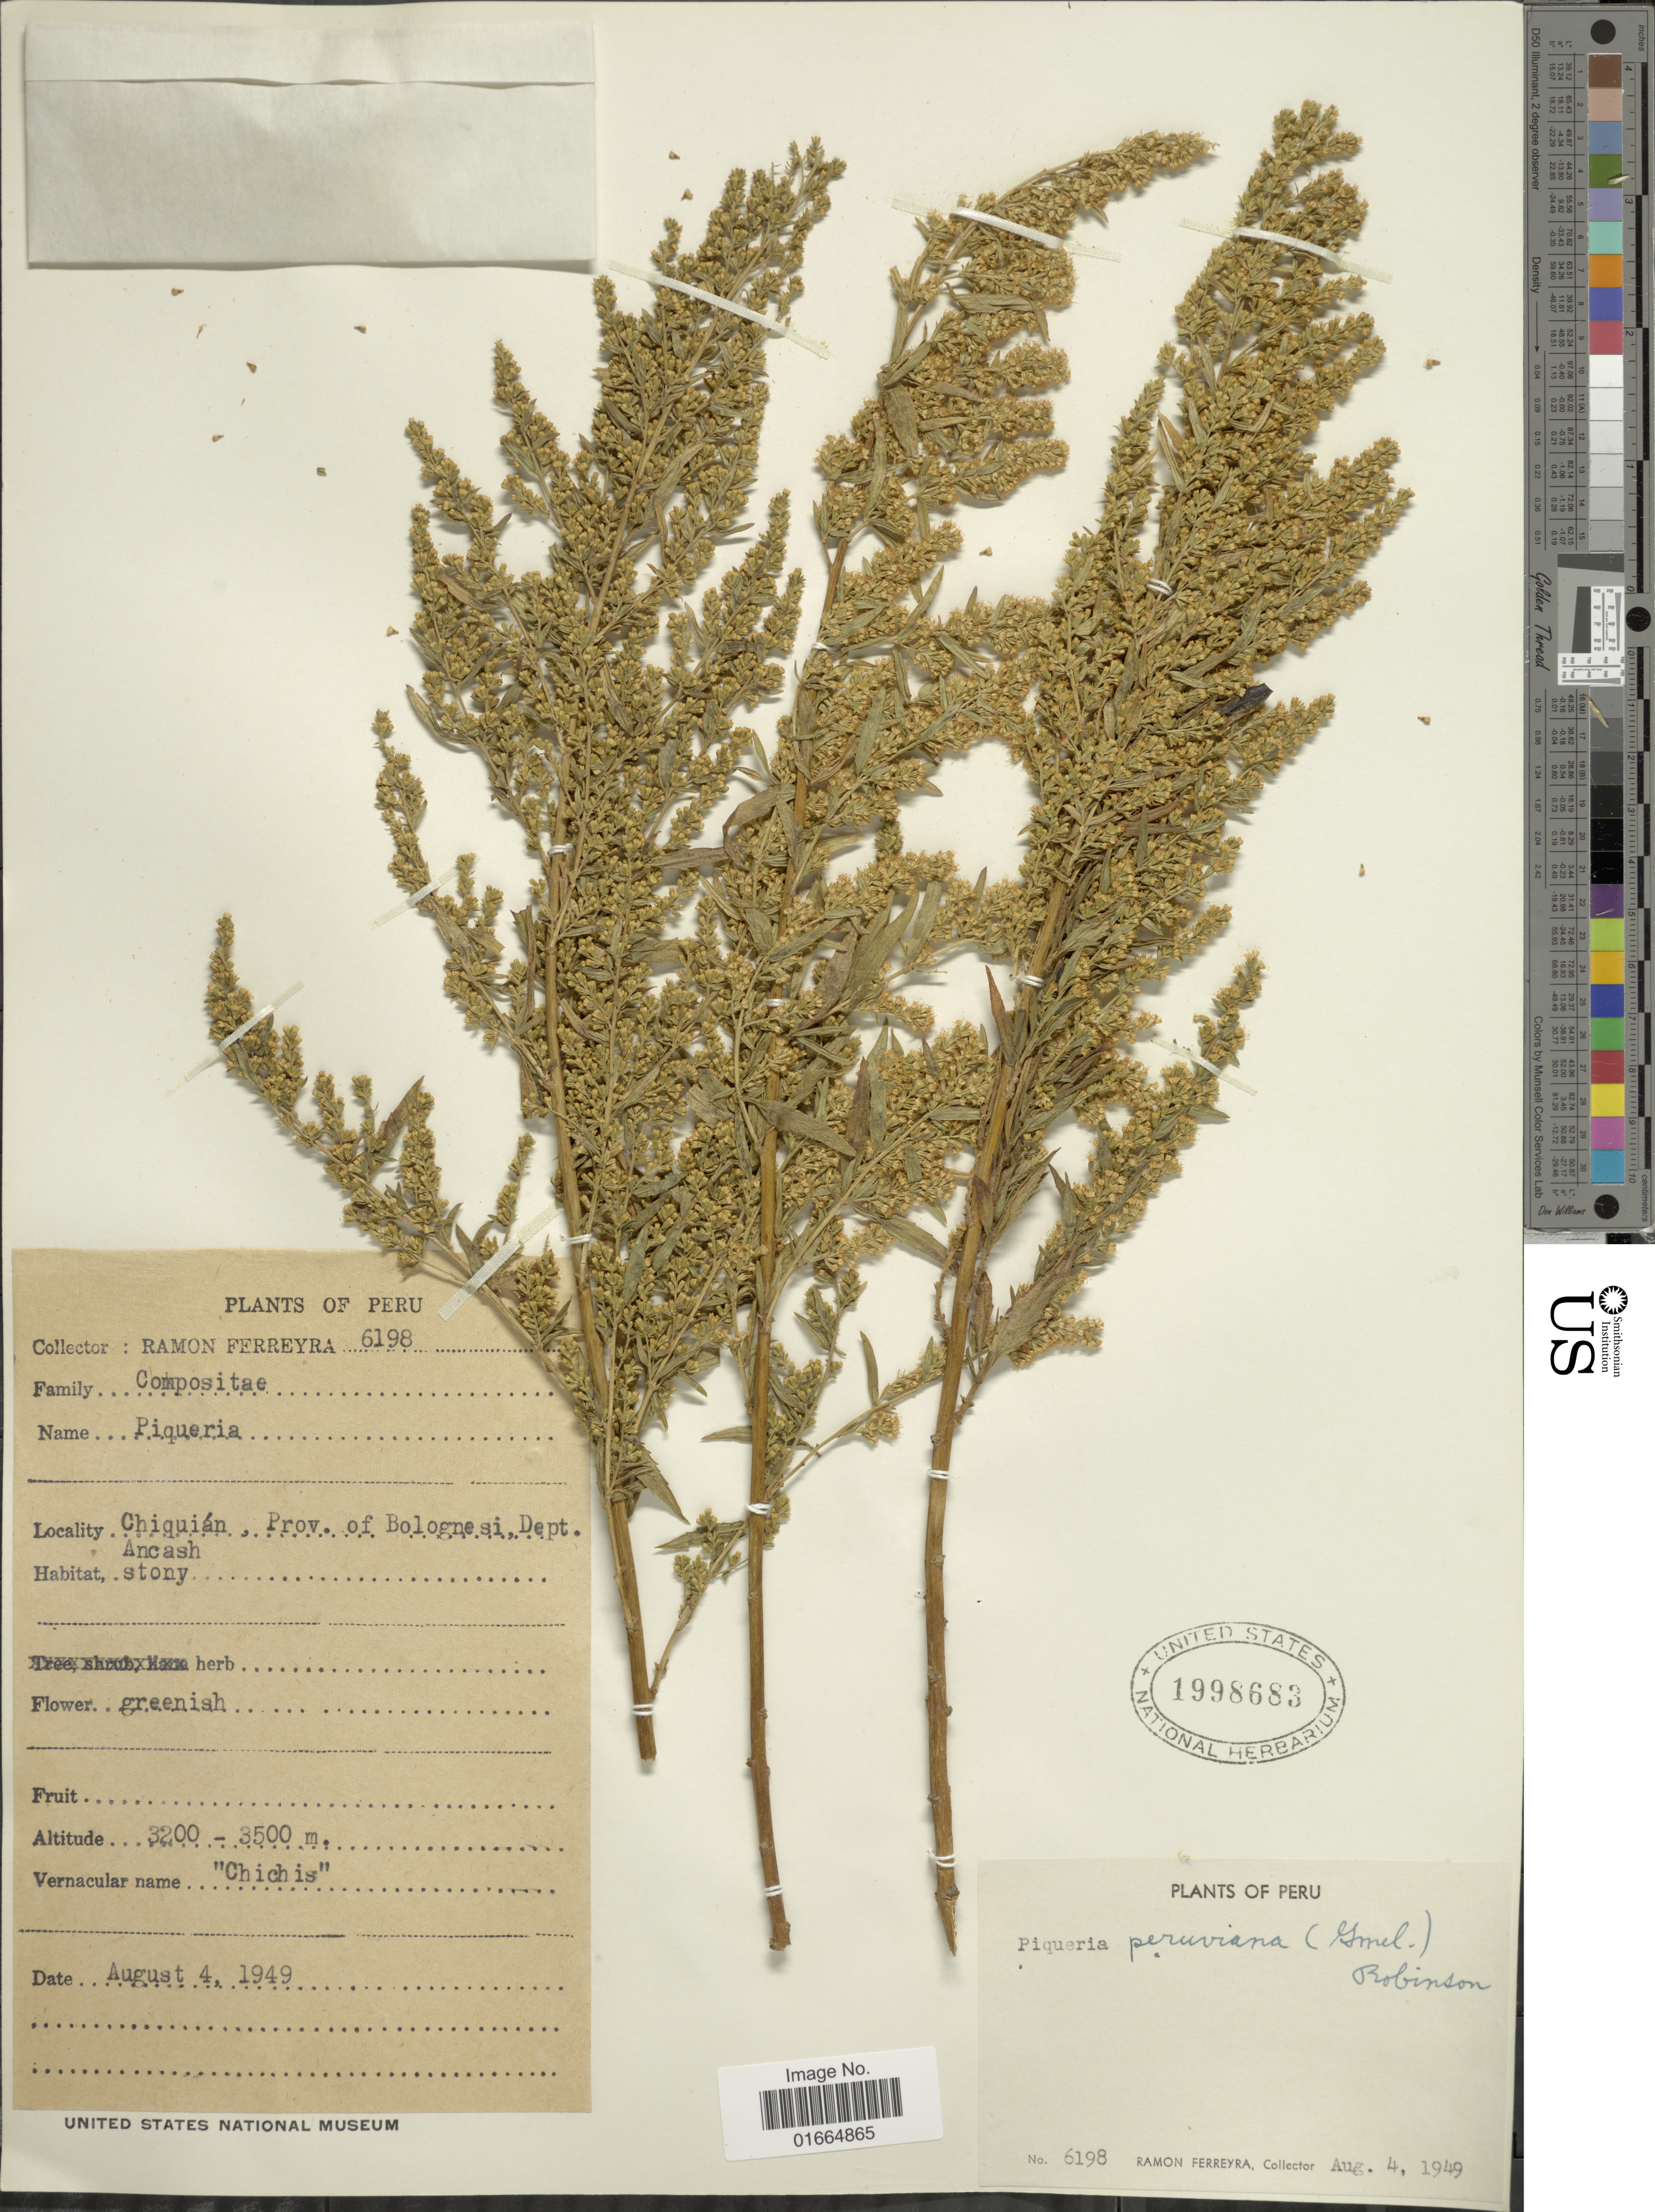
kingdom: Plantae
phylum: Tracheophyta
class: Magnoliopsida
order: Asterales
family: Asteraceae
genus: Ophryosporus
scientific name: Ophryosporus peruvianus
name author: (J.F. Gmel.) R.M. King & H. Rob.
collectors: R. A. Ferreyra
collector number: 6198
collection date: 1949-08-04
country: Peru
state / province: Ancash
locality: Chiquián, Prov. of Bolognesi, Dept. Ancash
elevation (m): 3200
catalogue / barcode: US 1998683